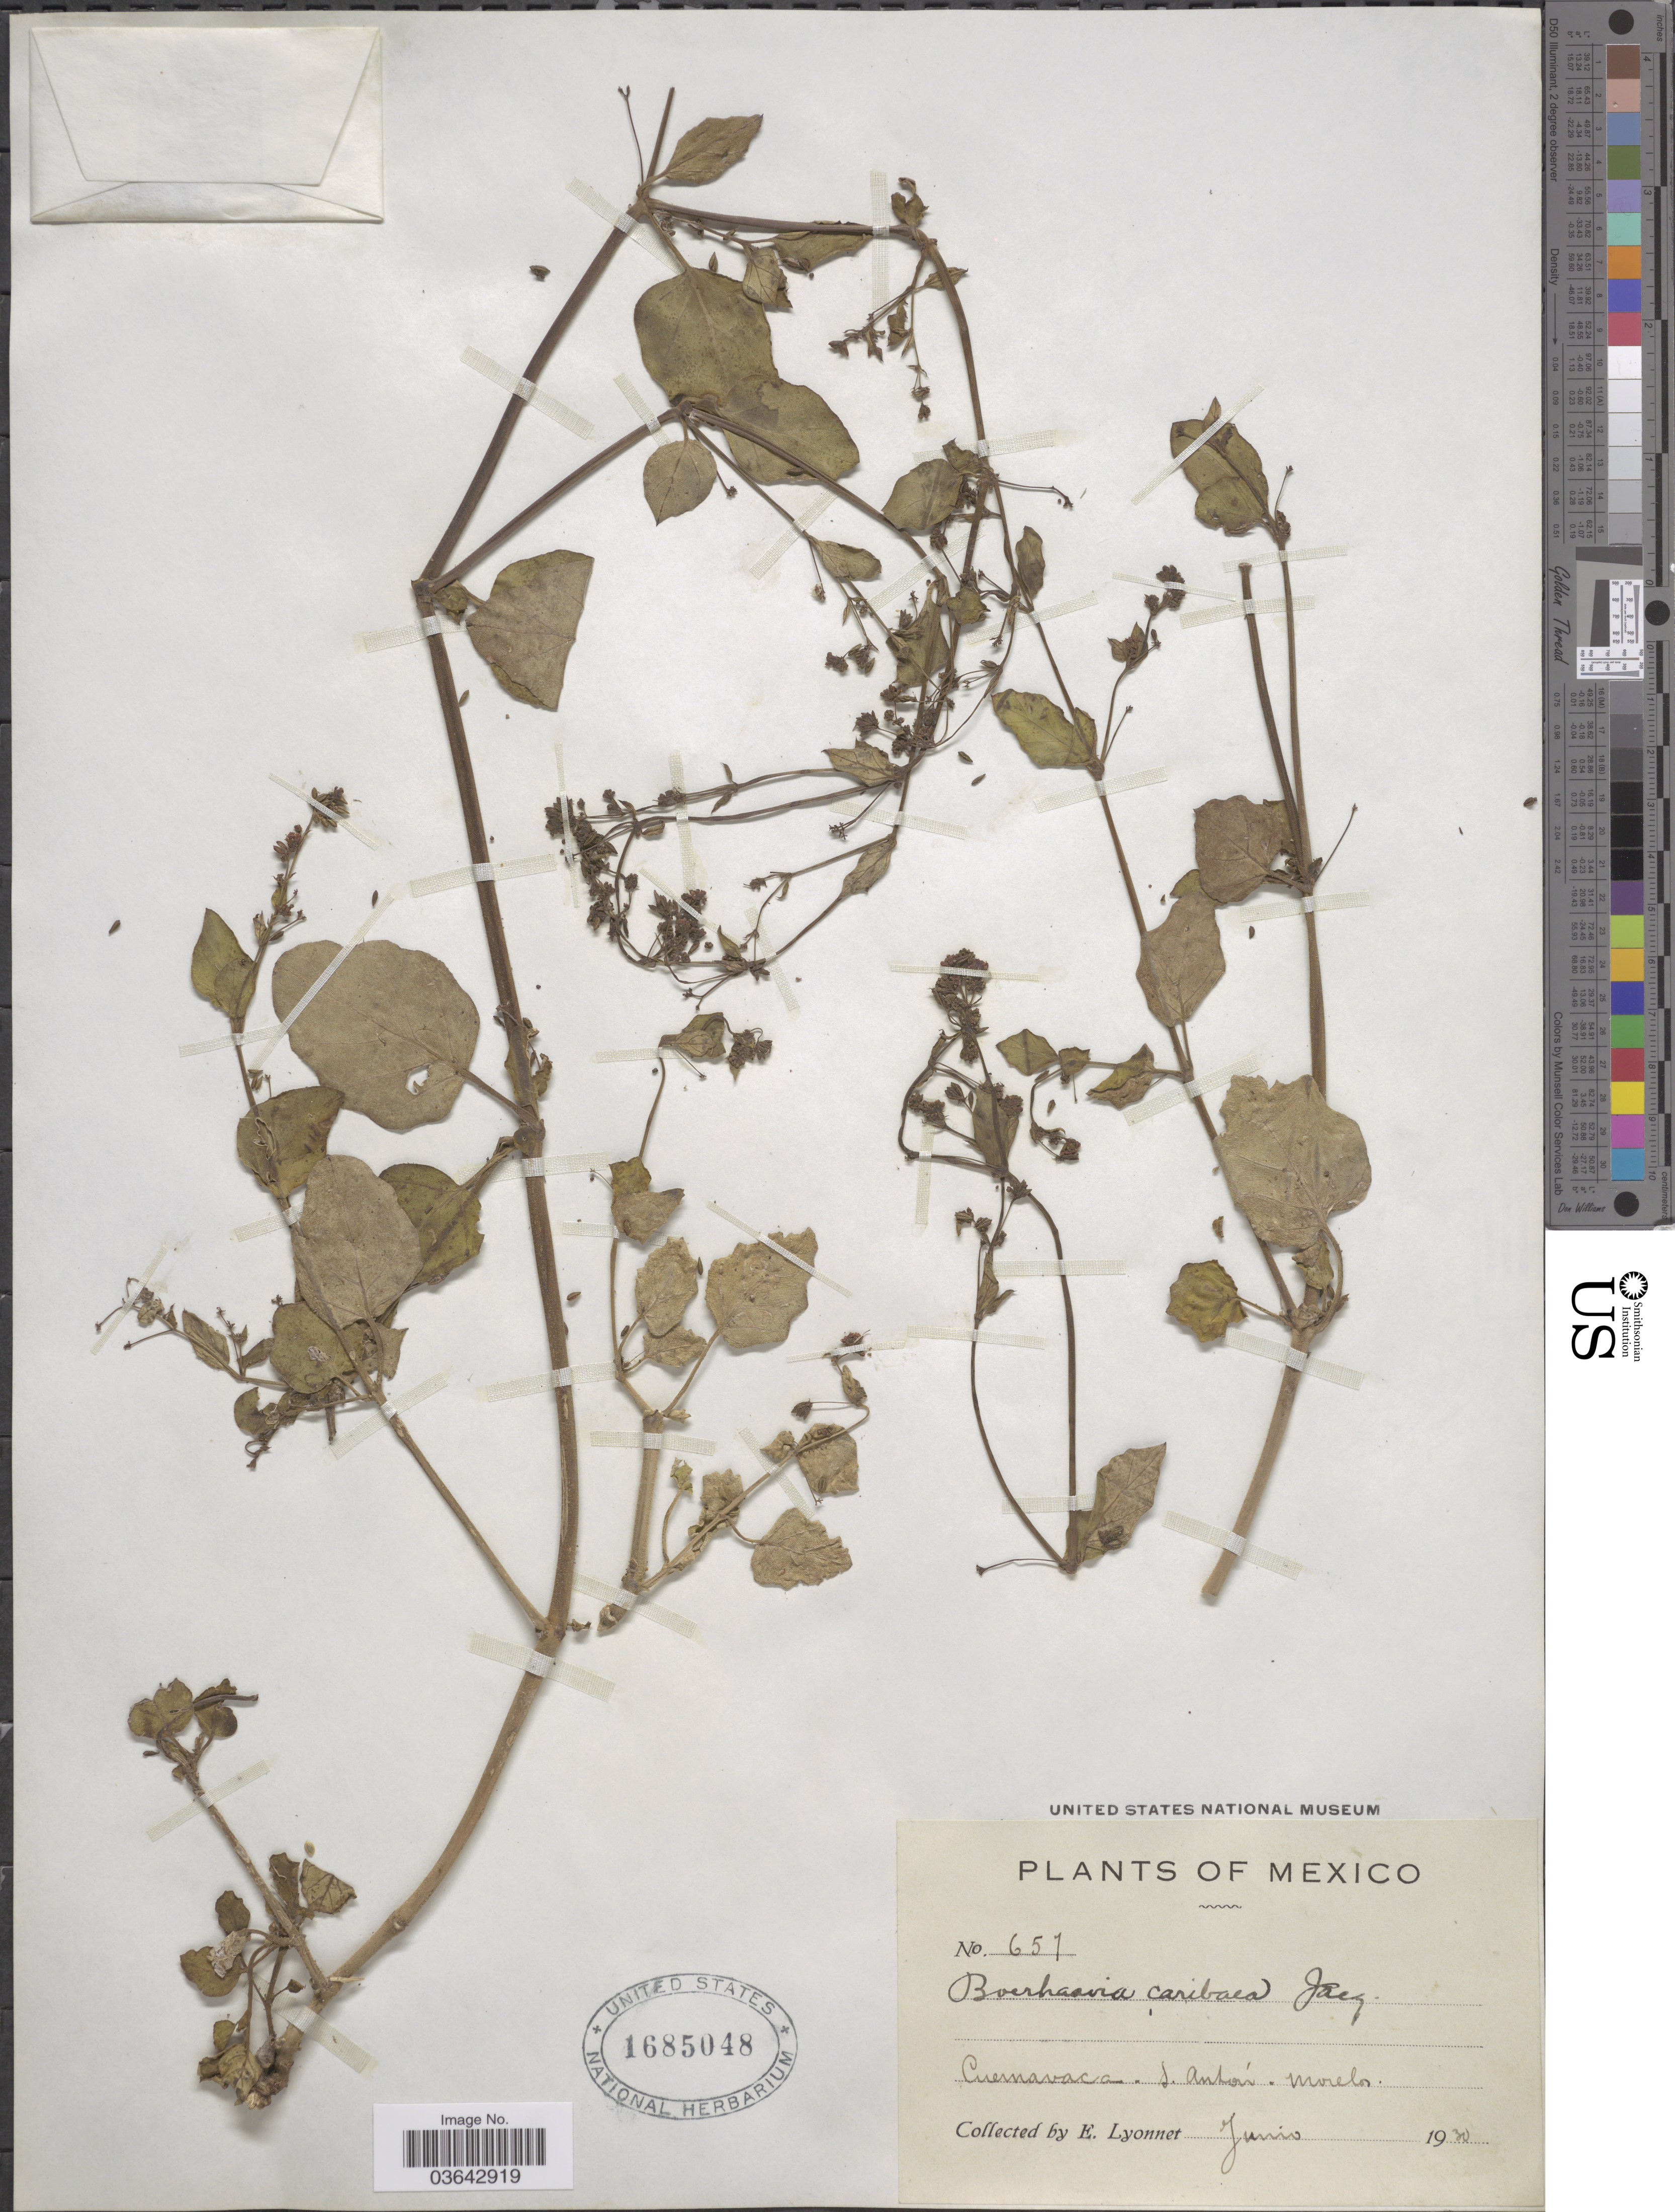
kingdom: Plantae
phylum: Tracheophyta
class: Magnoliopsida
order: Caryophyllales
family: Nyctaginaceae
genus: Boerhavia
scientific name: Boerhavia caribaea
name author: Jacq.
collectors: E. Lyonnet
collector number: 651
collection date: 1930-06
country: Mexico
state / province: Morelos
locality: Cuernavaca. S. Antón.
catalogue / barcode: US 1685048